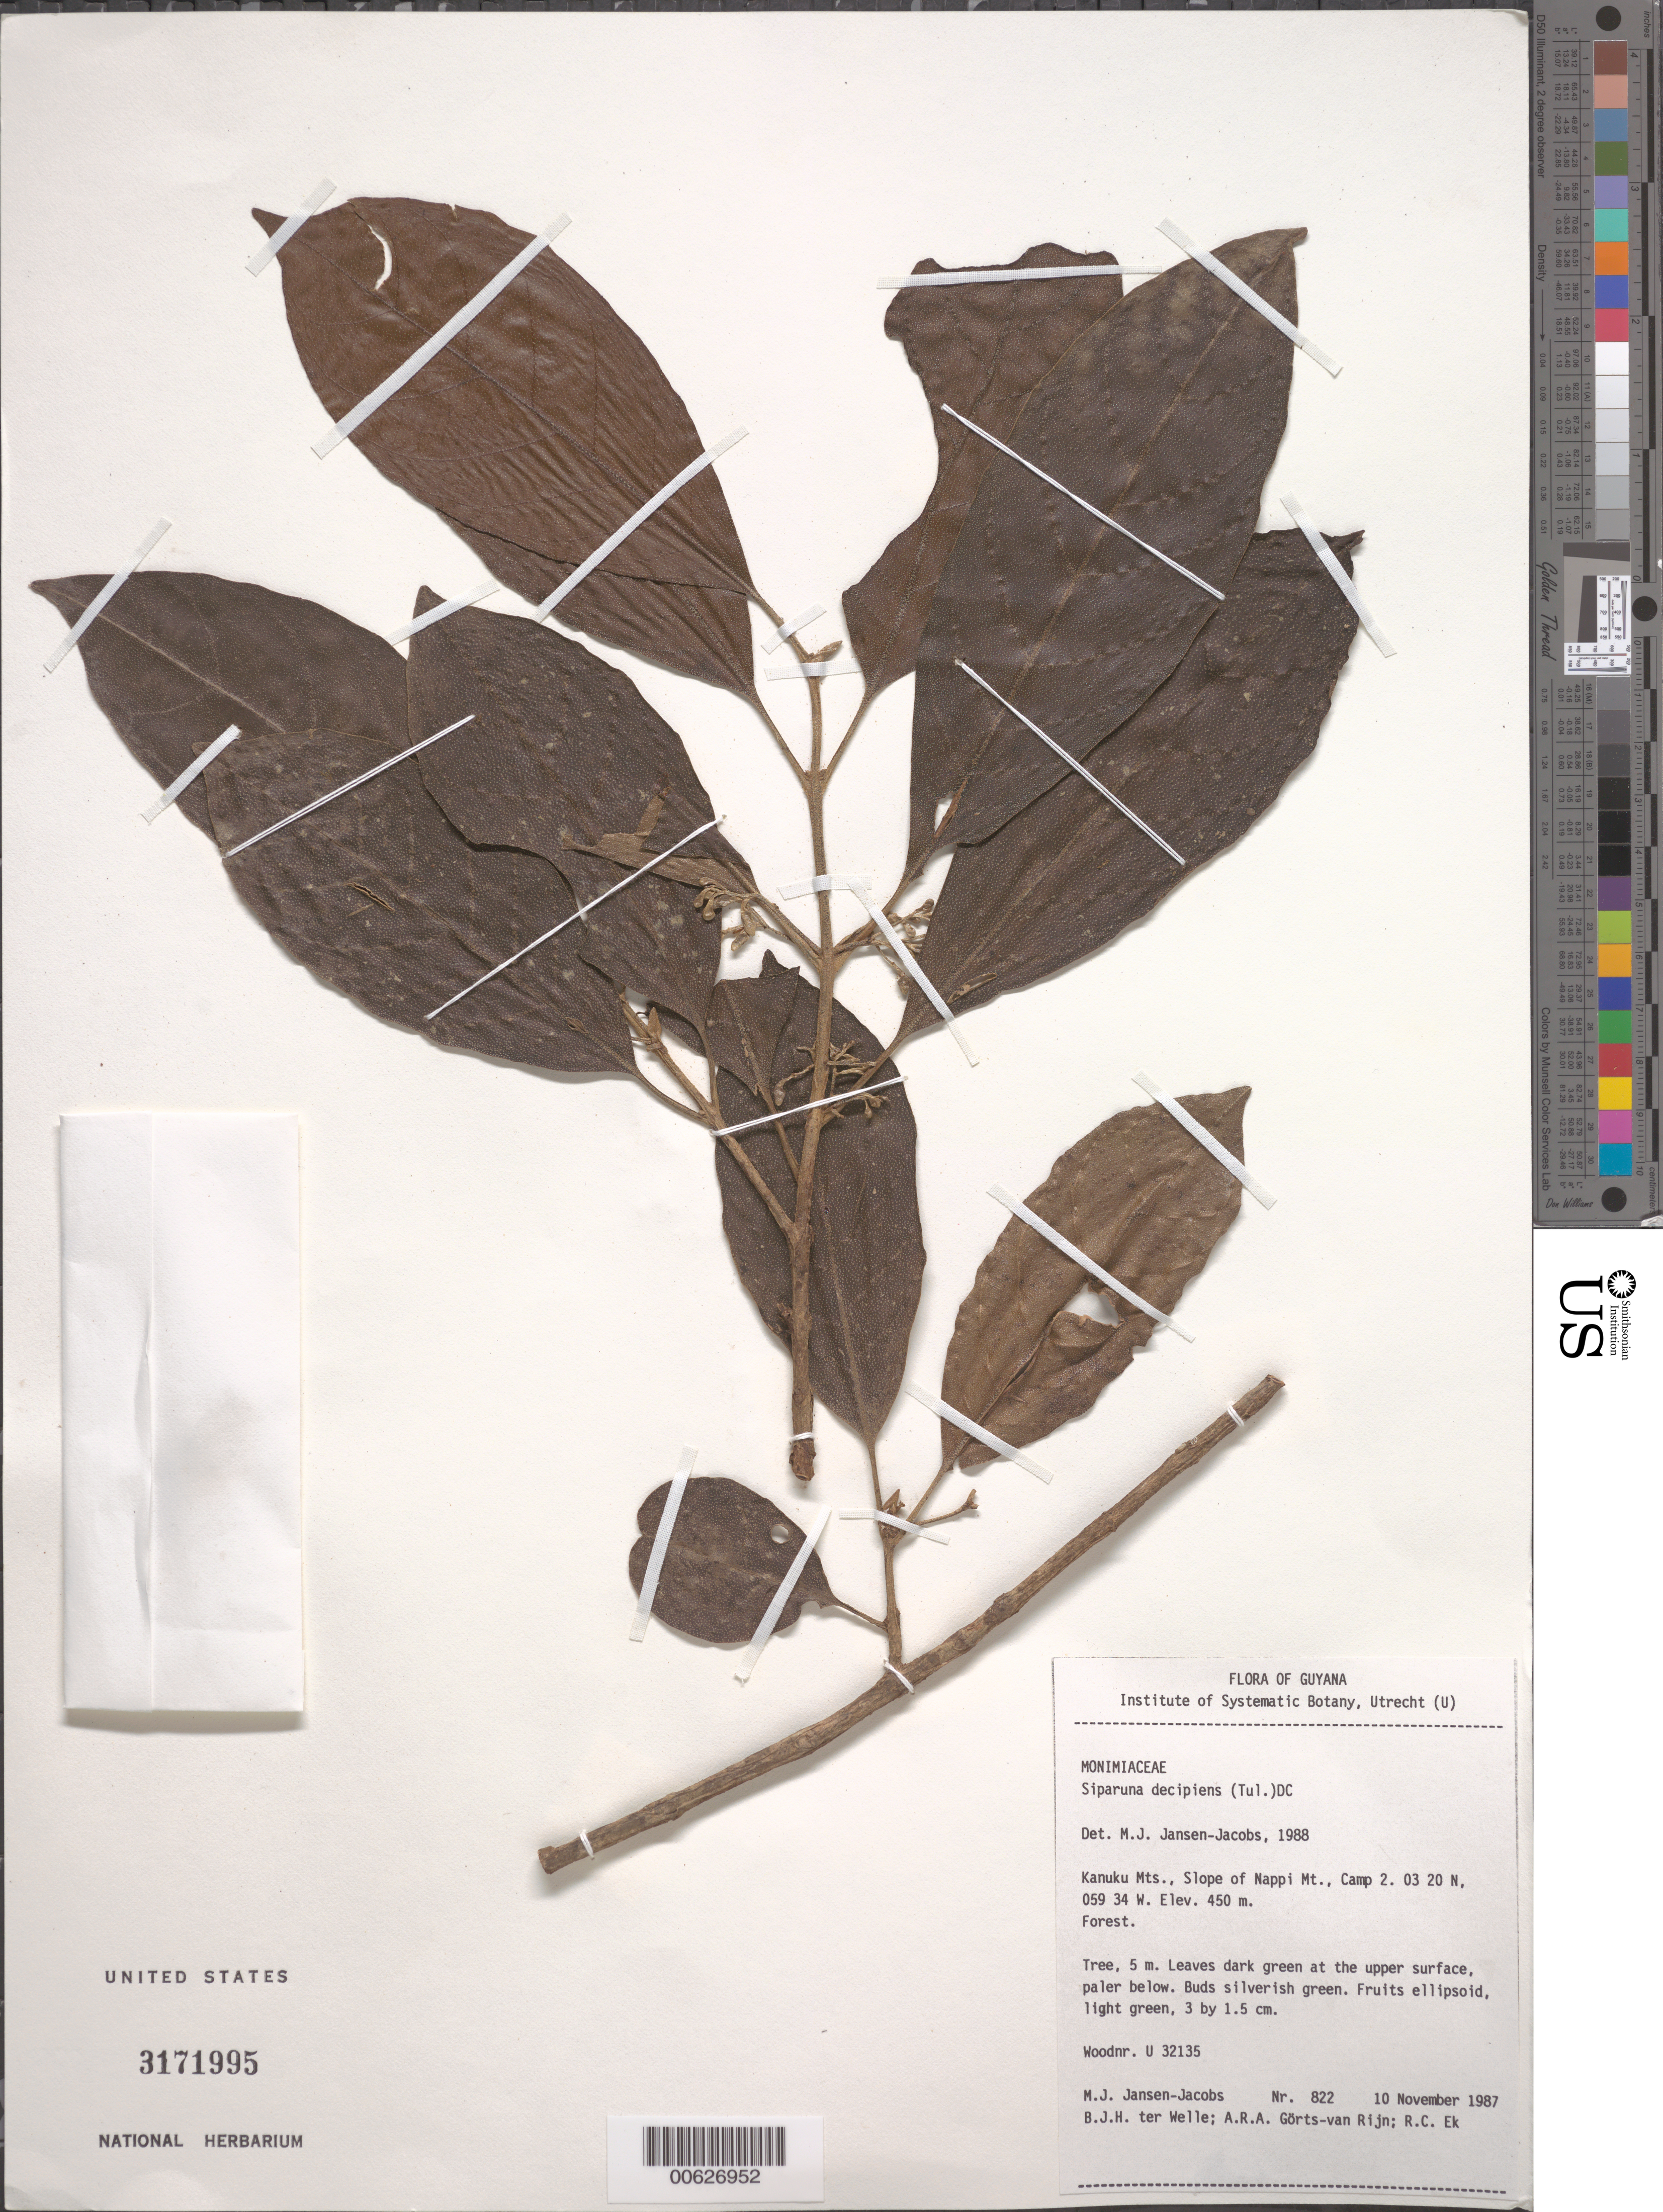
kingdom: Plantae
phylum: Tracheophyta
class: Magnoliopsida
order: Laurales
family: Siparunaceae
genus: Siparuna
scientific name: Siparuna decipiens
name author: (Tul.) A. DC.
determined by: Jansen-Jacobs, M. J., (U), Nationaal Herbarium Nederland, Utrecht University branch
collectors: M. J. Jansen-Jacobs, B. Welle, A. .R. A. Görts-van Rijn & R. C. Ek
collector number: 822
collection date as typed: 10-Nov-87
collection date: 1987-11-10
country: Guyana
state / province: U. Takutu-U. Essequibo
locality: Kanuku Mts., slope of Nappi Mt., camp 2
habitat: Forest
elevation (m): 450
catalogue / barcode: US 3171995